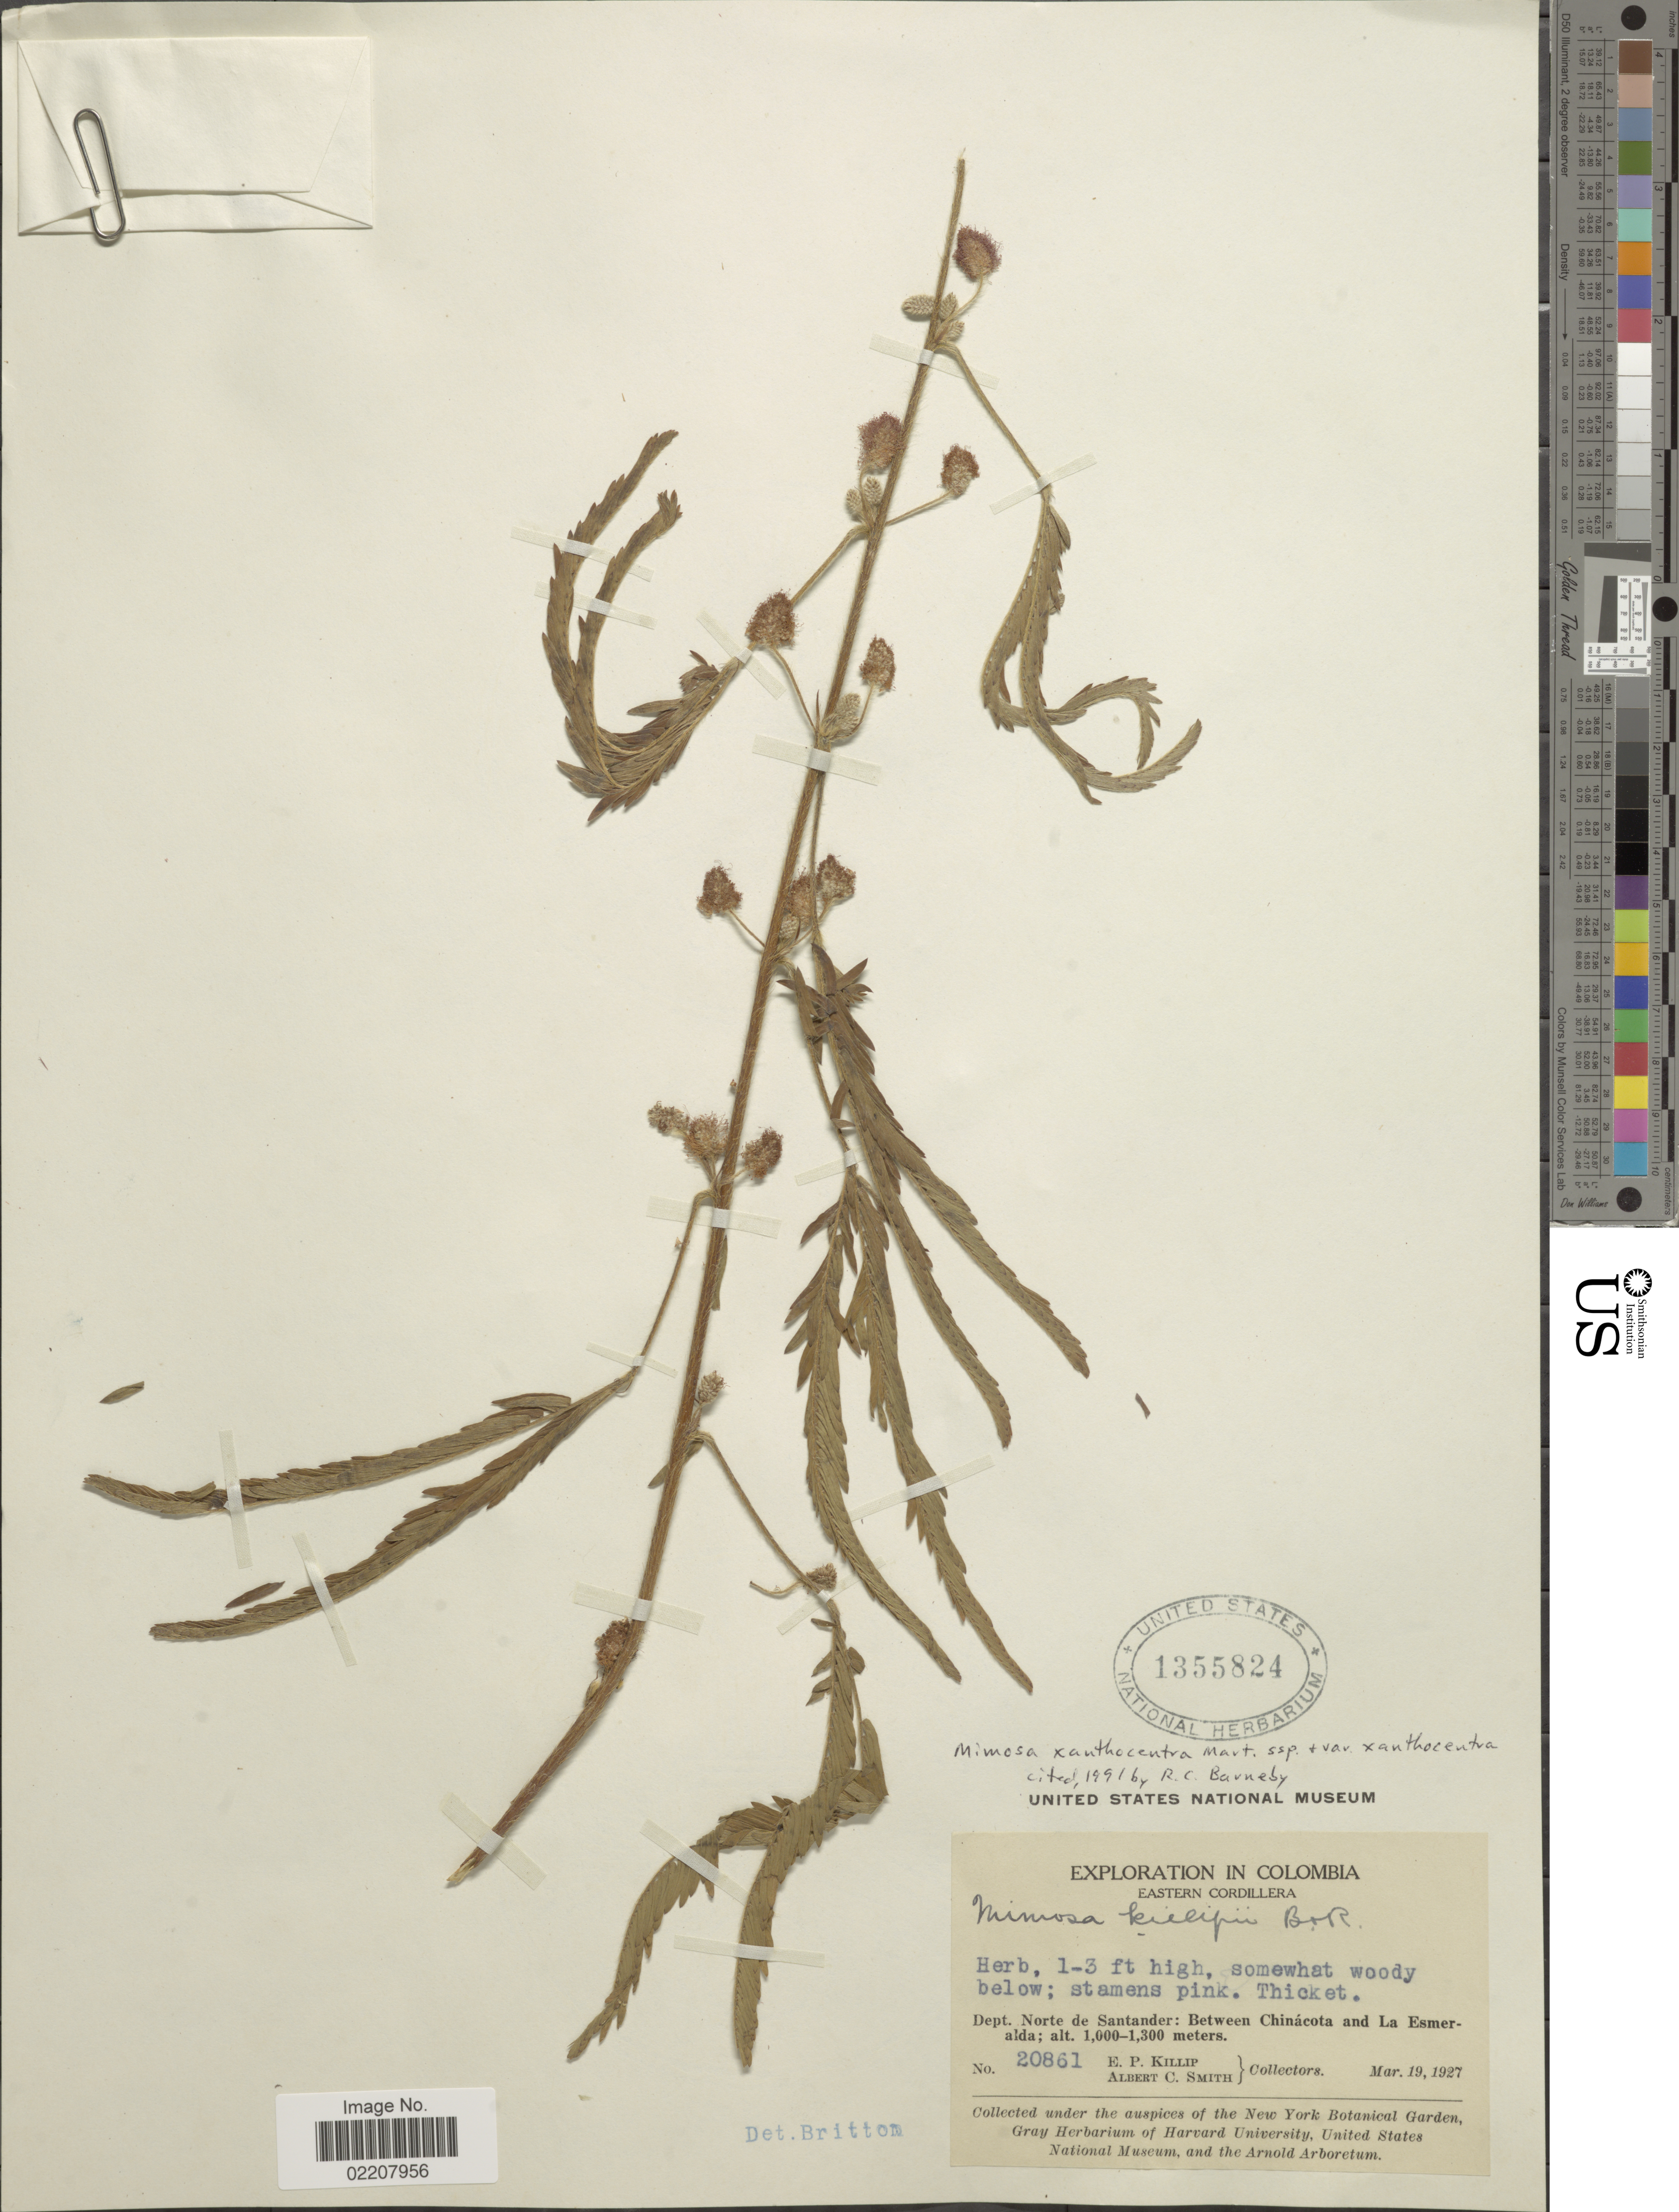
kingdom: Plantae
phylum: Tracheophyta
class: Magnoliopsida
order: Fabales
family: Fabaceae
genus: Mimosa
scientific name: Mimosa xanthocentra subsp. xanthocentra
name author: Mart.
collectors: E. P. Killip & A. C. Smith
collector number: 20861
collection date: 1927-03-19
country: Colombia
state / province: Norte de Santander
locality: Eastern Cordillera, between Chinacota and La Esmeralda.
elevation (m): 1000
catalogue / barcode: US 1355824